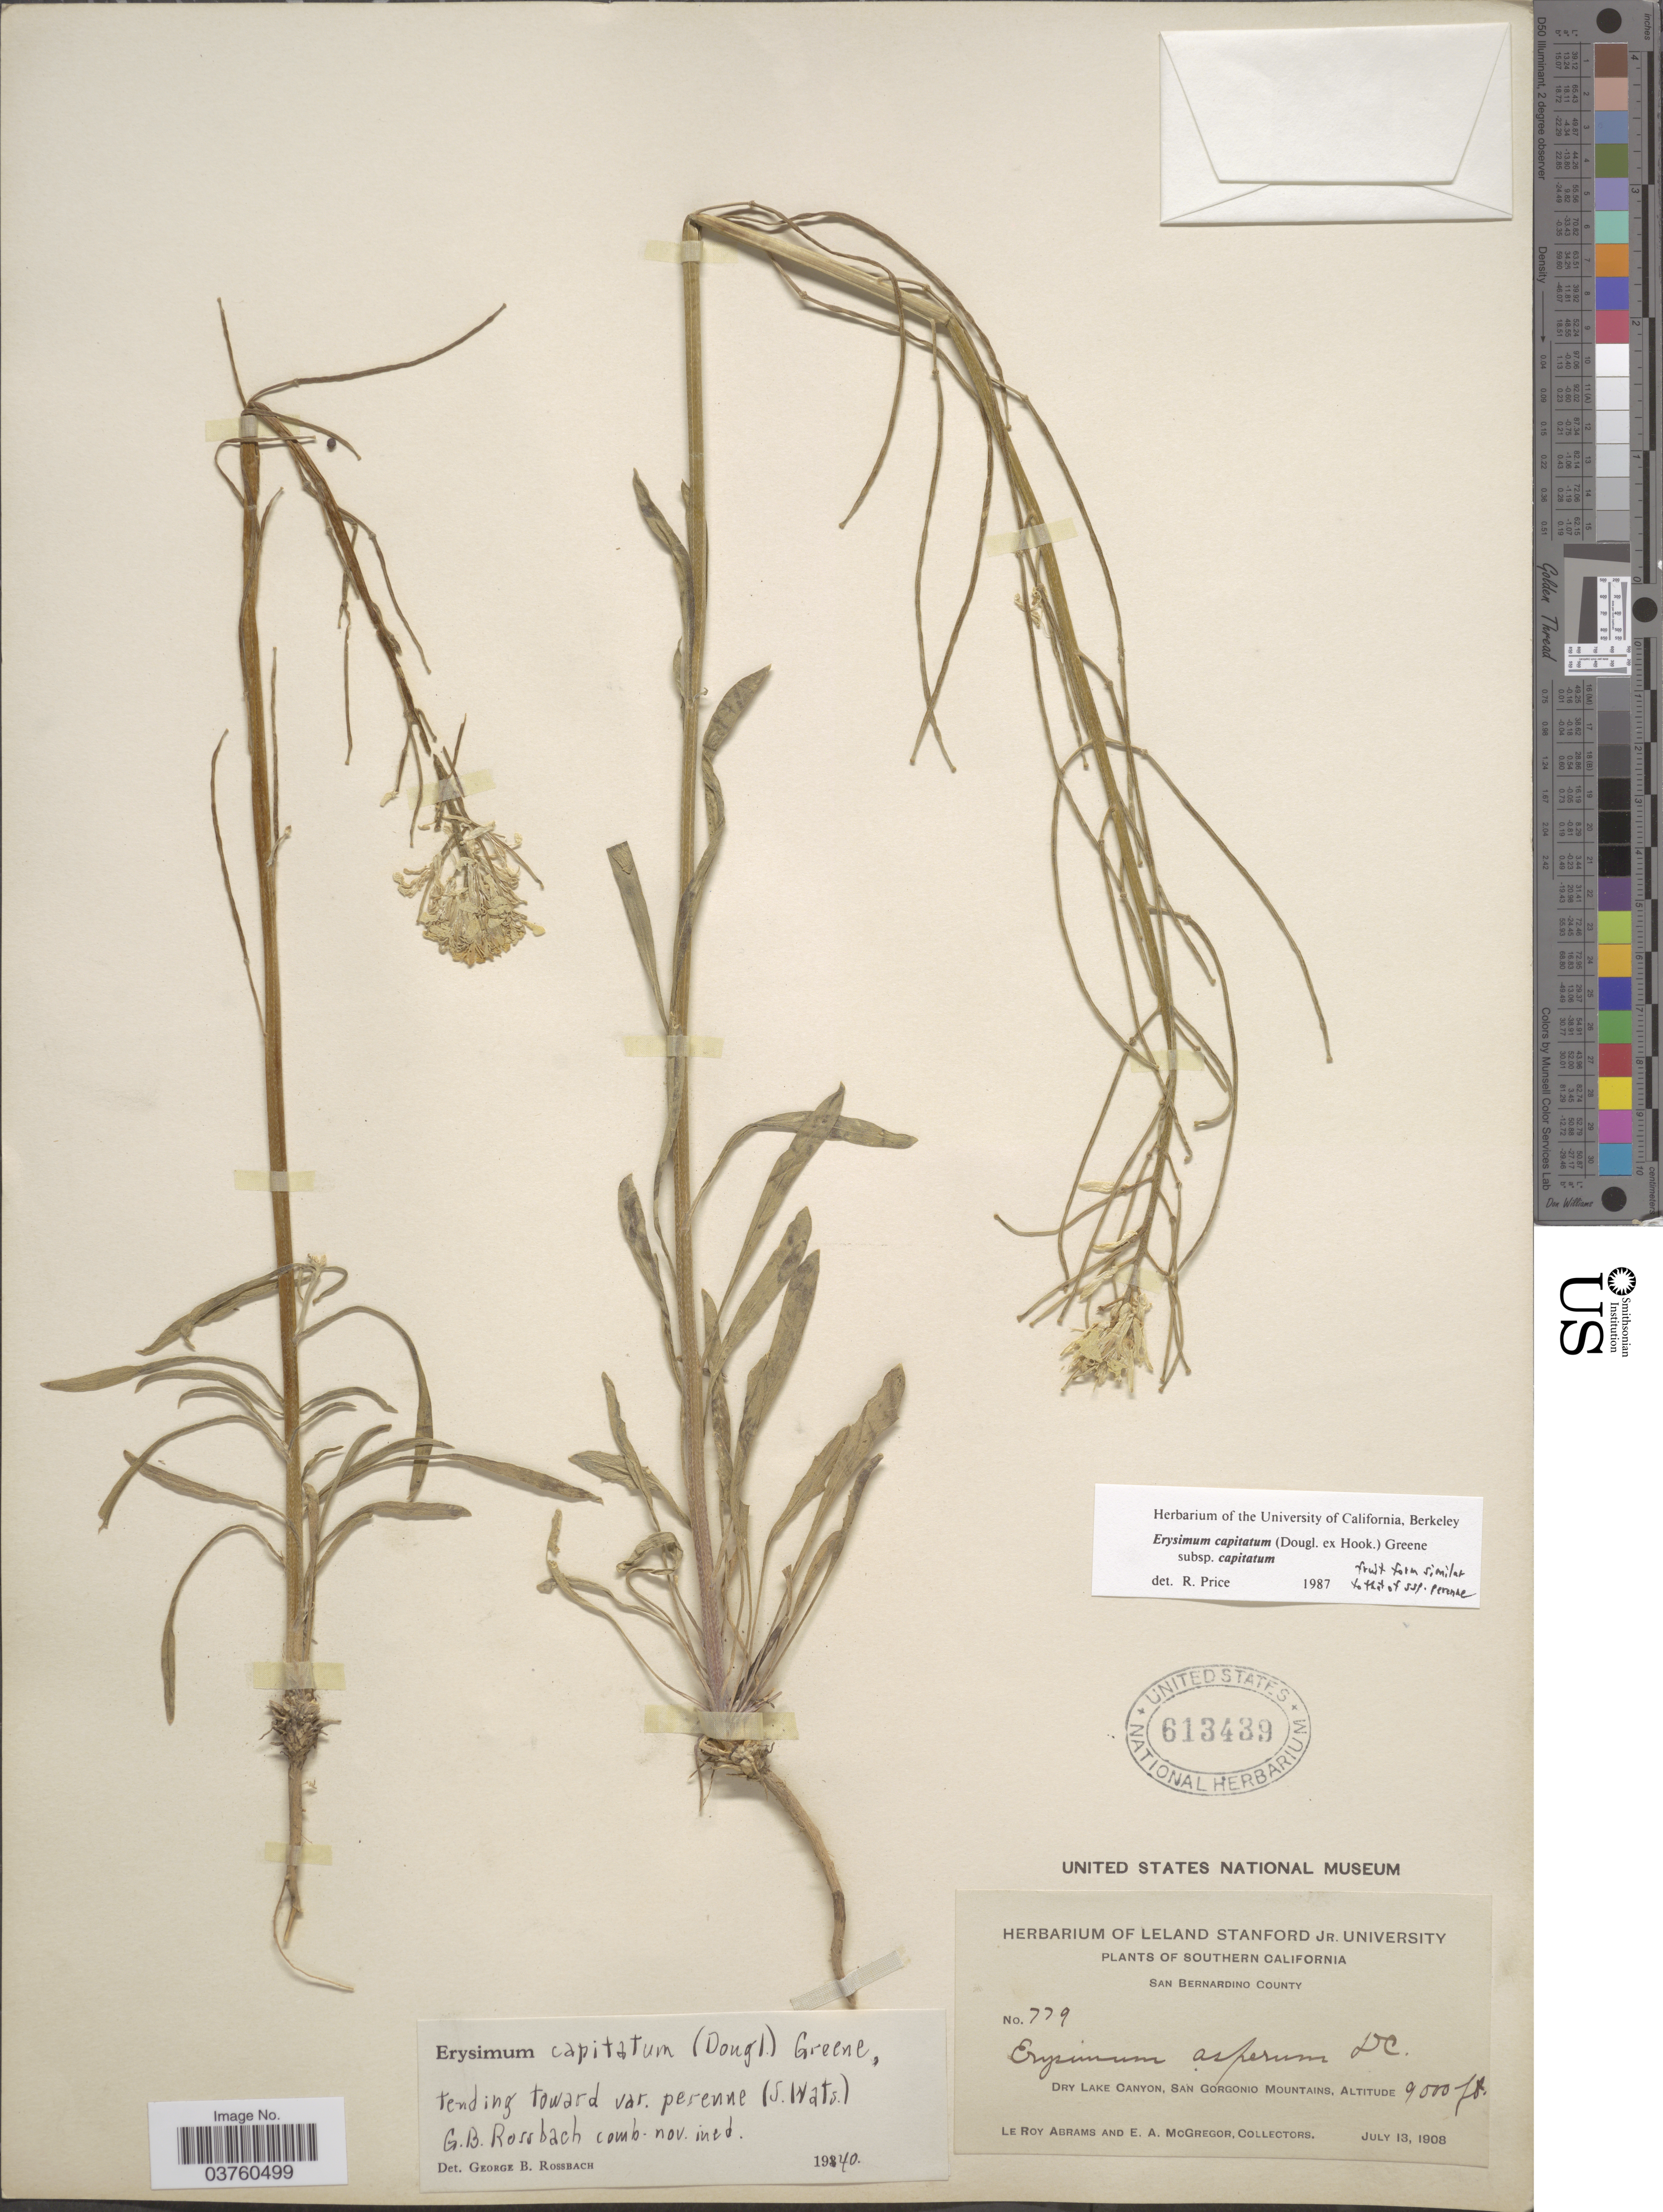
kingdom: Plantae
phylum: Tracheophyta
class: Magnoliopsida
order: Brassicales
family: Brassicaceae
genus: Erysimum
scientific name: Erysimum capitatum subsp. capitatum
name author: (Douglas ex Hook.) Greene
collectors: L. Abrams & E. A. McGregor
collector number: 779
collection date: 1908-07-13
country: United States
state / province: California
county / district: San Bernardino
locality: Southern California. San Bernardino County. Dry Lake Canyon, San Gorgonio Mountains.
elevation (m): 2743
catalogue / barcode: US 613439